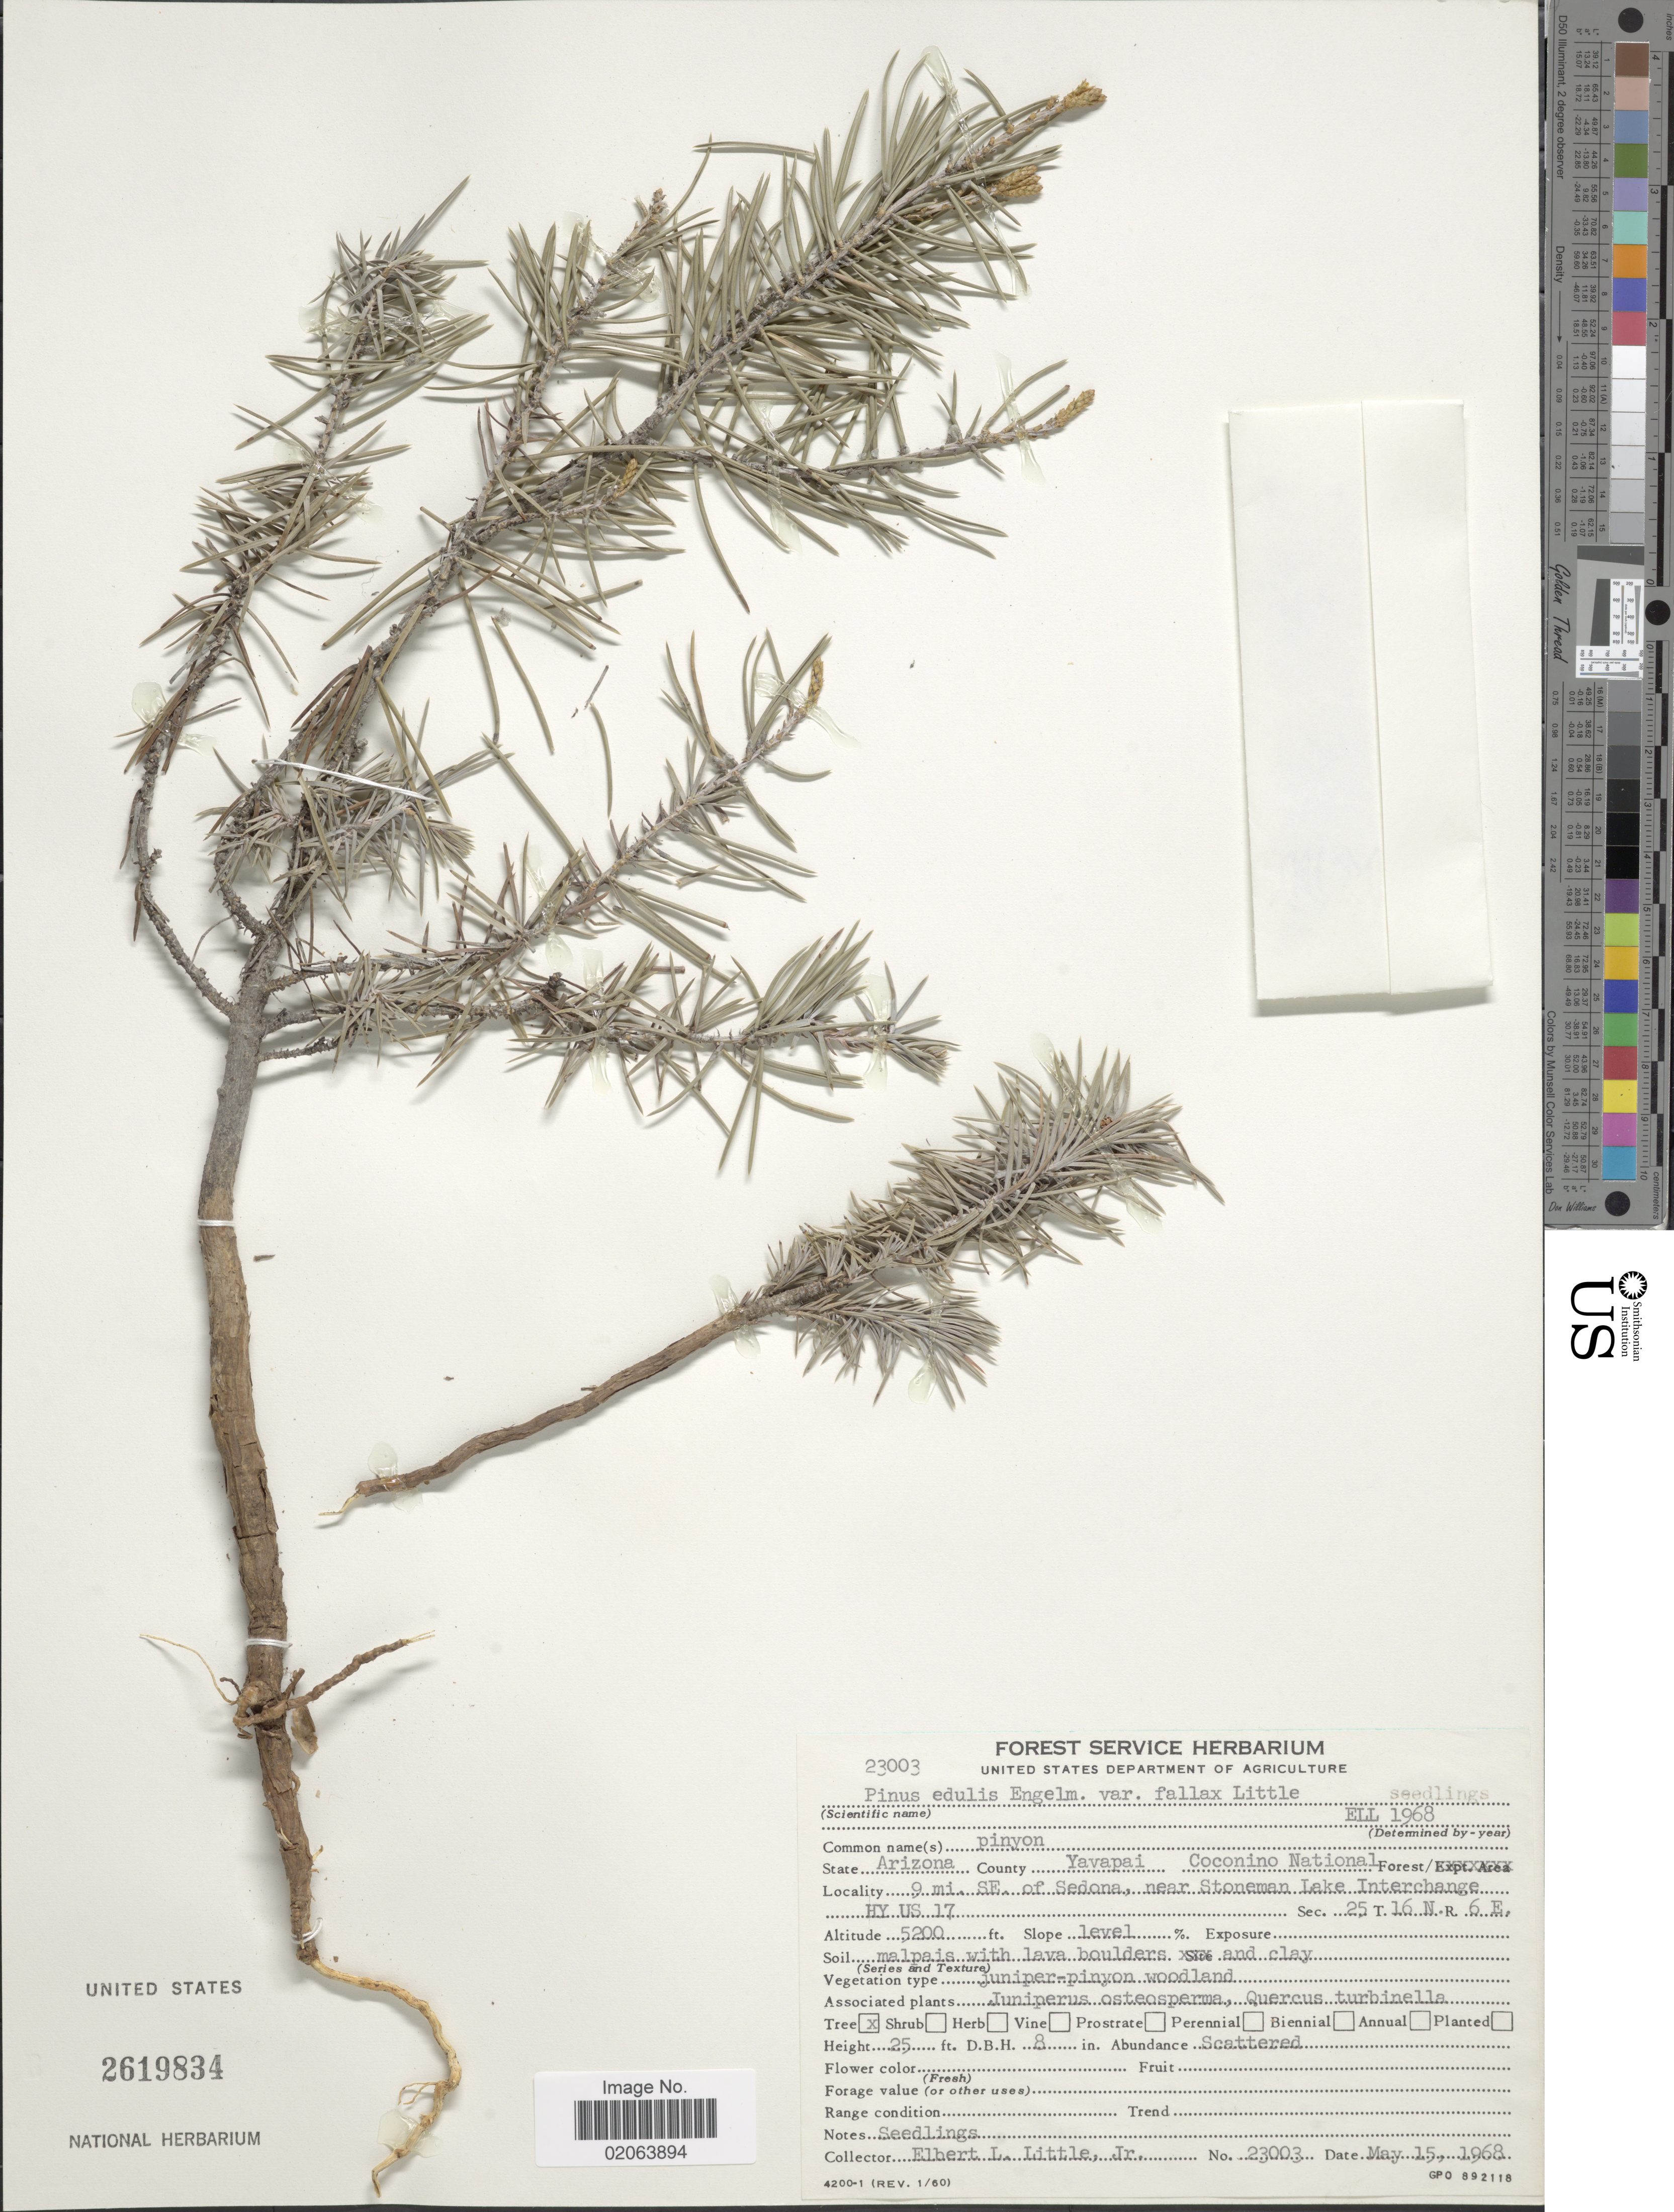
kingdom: Plantae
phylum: Tracheophyta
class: Pinopsida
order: Pinales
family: Pinaceae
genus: Pinus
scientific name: Pinus edulis var. fallax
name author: Little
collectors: E. L. Little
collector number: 23003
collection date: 1968-05-15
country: United States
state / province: Arizona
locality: County Yavapai. Coconino National Forest. 9 mi. SE. of Sedona, near Stoneman Lake Interchange HY US 17. Sec. 25 T. 16 N. R. 6 E.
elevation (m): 1585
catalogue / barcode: US 2619834